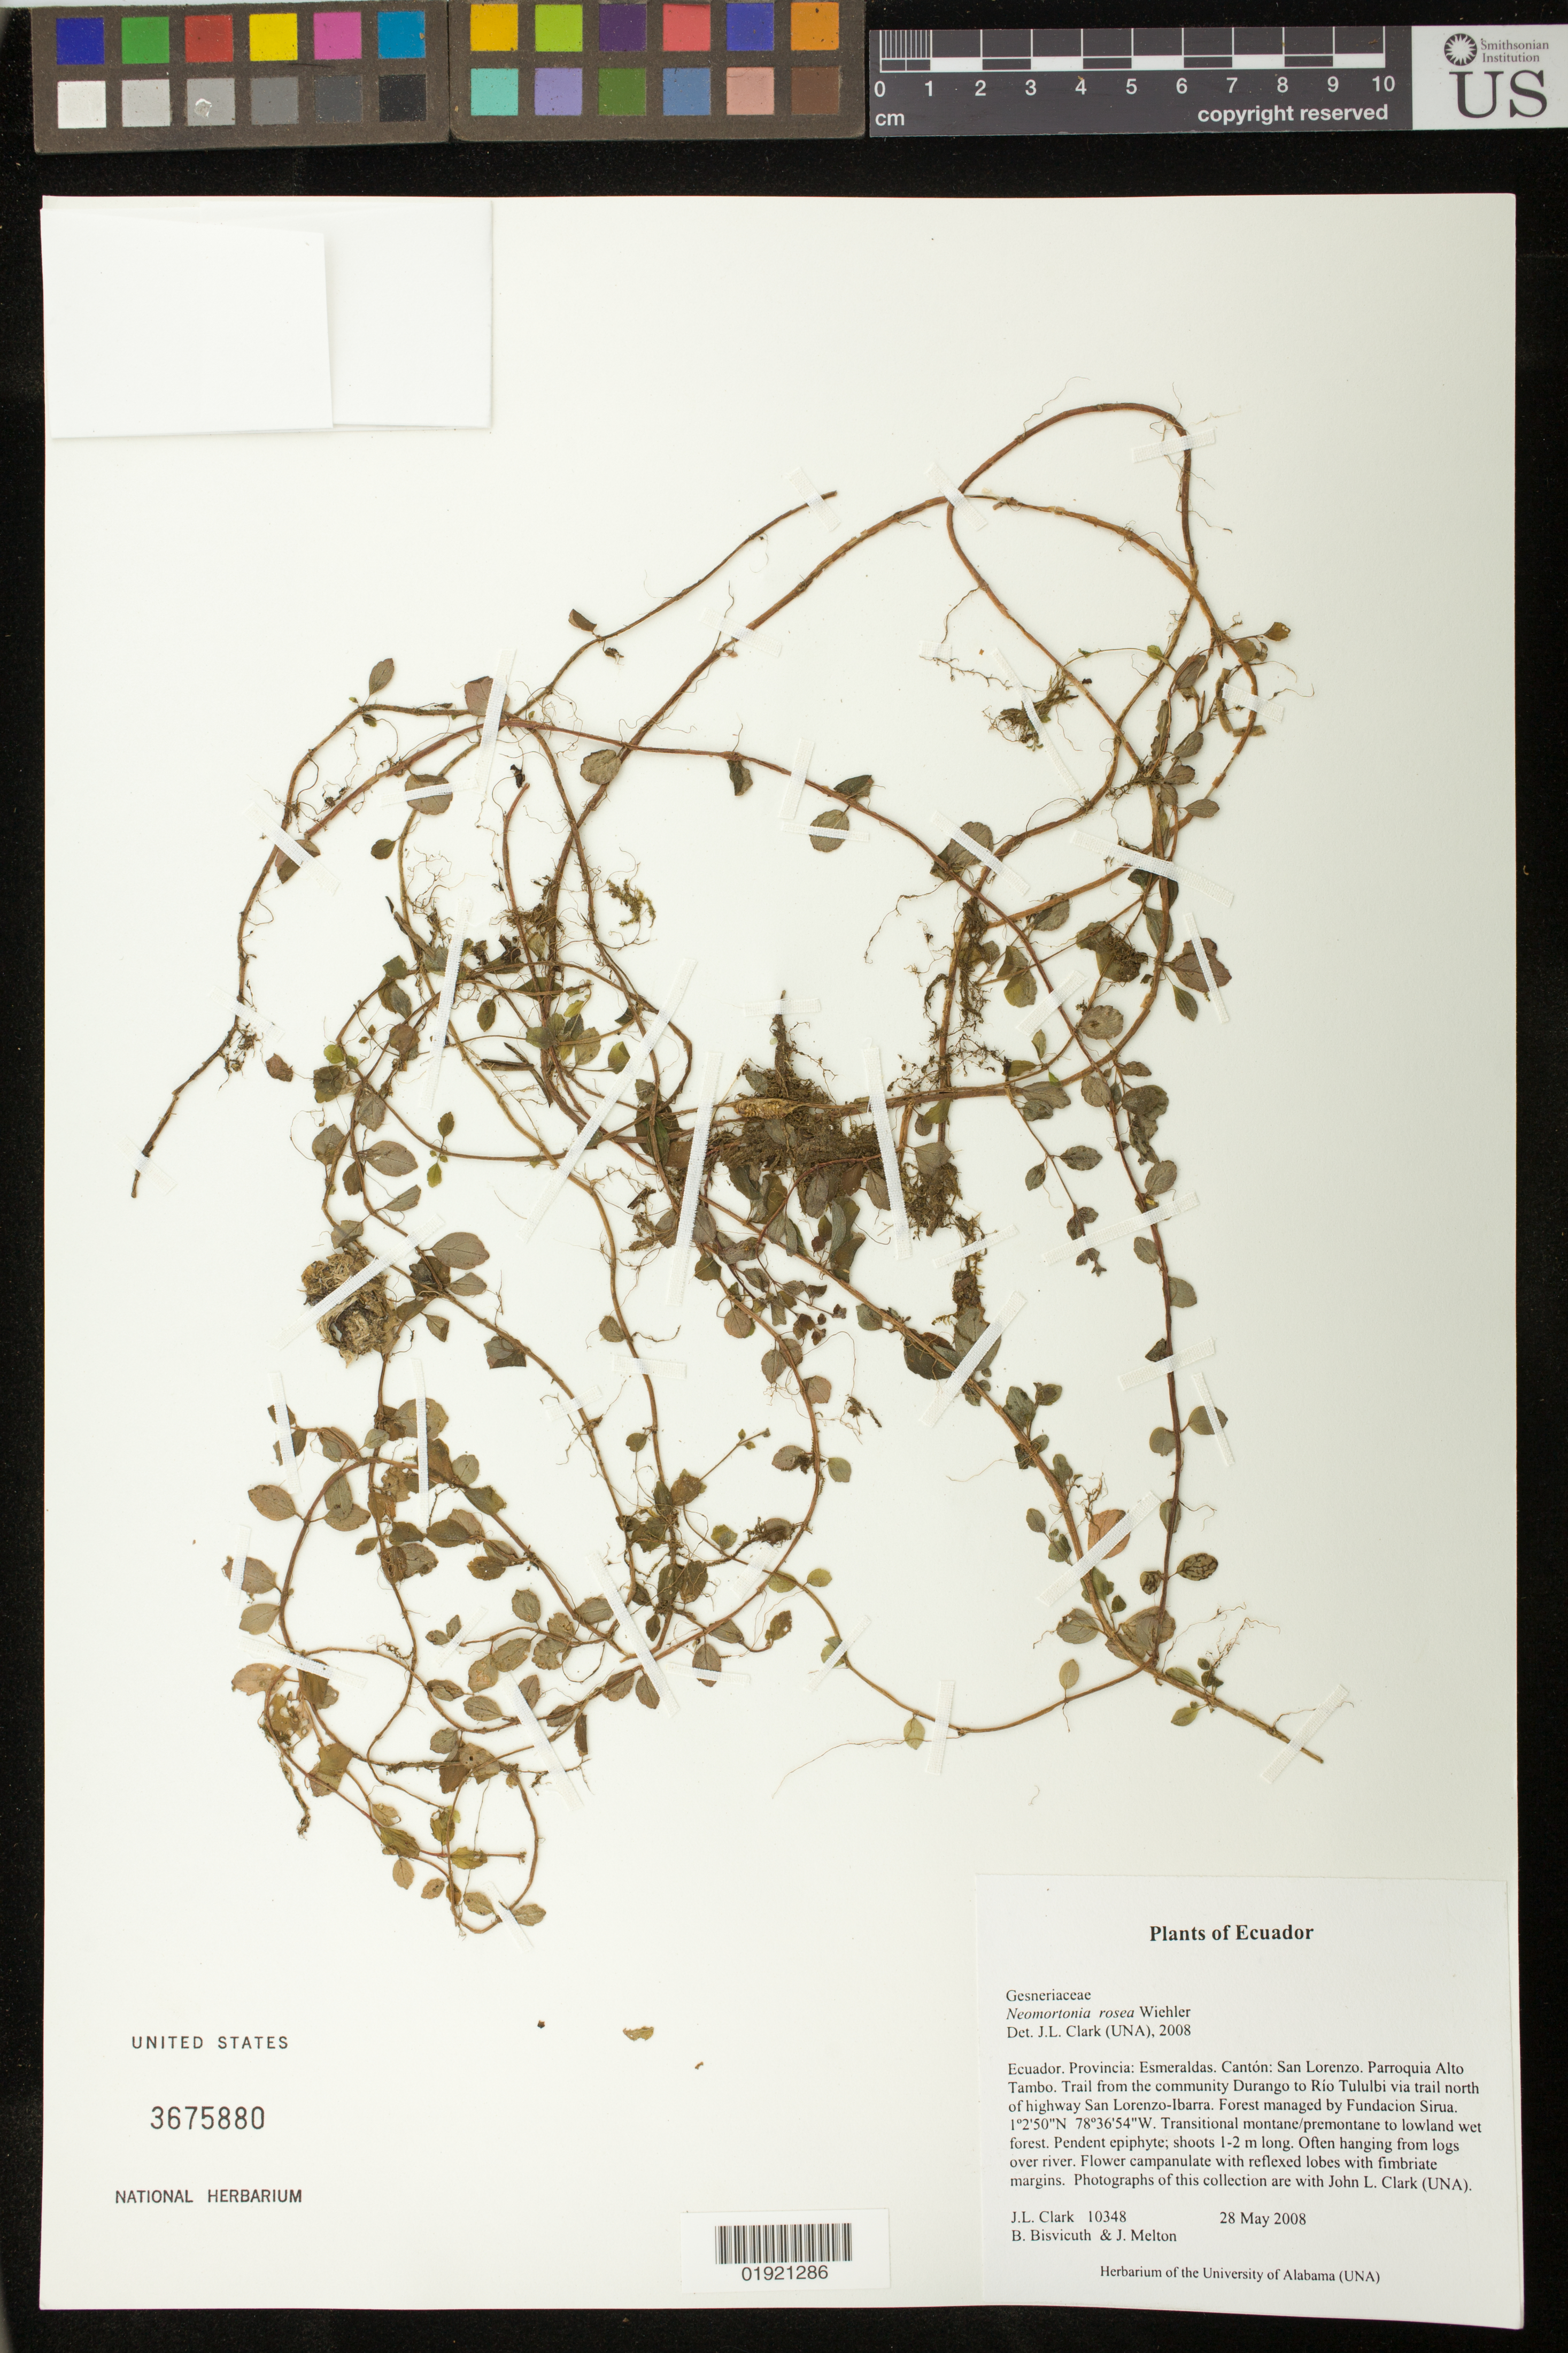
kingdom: Plantae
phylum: Tracheophyta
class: Magnoliopsida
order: Lamiales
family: Gesneriaceae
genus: Neomortonia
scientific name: Neomortonia rosea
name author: Wiehler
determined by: Clark, J. L.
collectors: J. L. Clark, B. Bisvicuth & J. Melton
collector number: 10348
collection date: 2008-05-28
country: Ecuador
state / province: Esmeraldas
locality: Canton: San Lorenzo. Parroquia Alto Tambo. Trail from the community Durango to Rio Tululbi via trail north of highway San Lorenzo-Ibarra. Forest managed by Fundacion Sirua.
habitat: Transitional montane/premontane to lowland wet forest.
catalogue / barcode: US 3675880